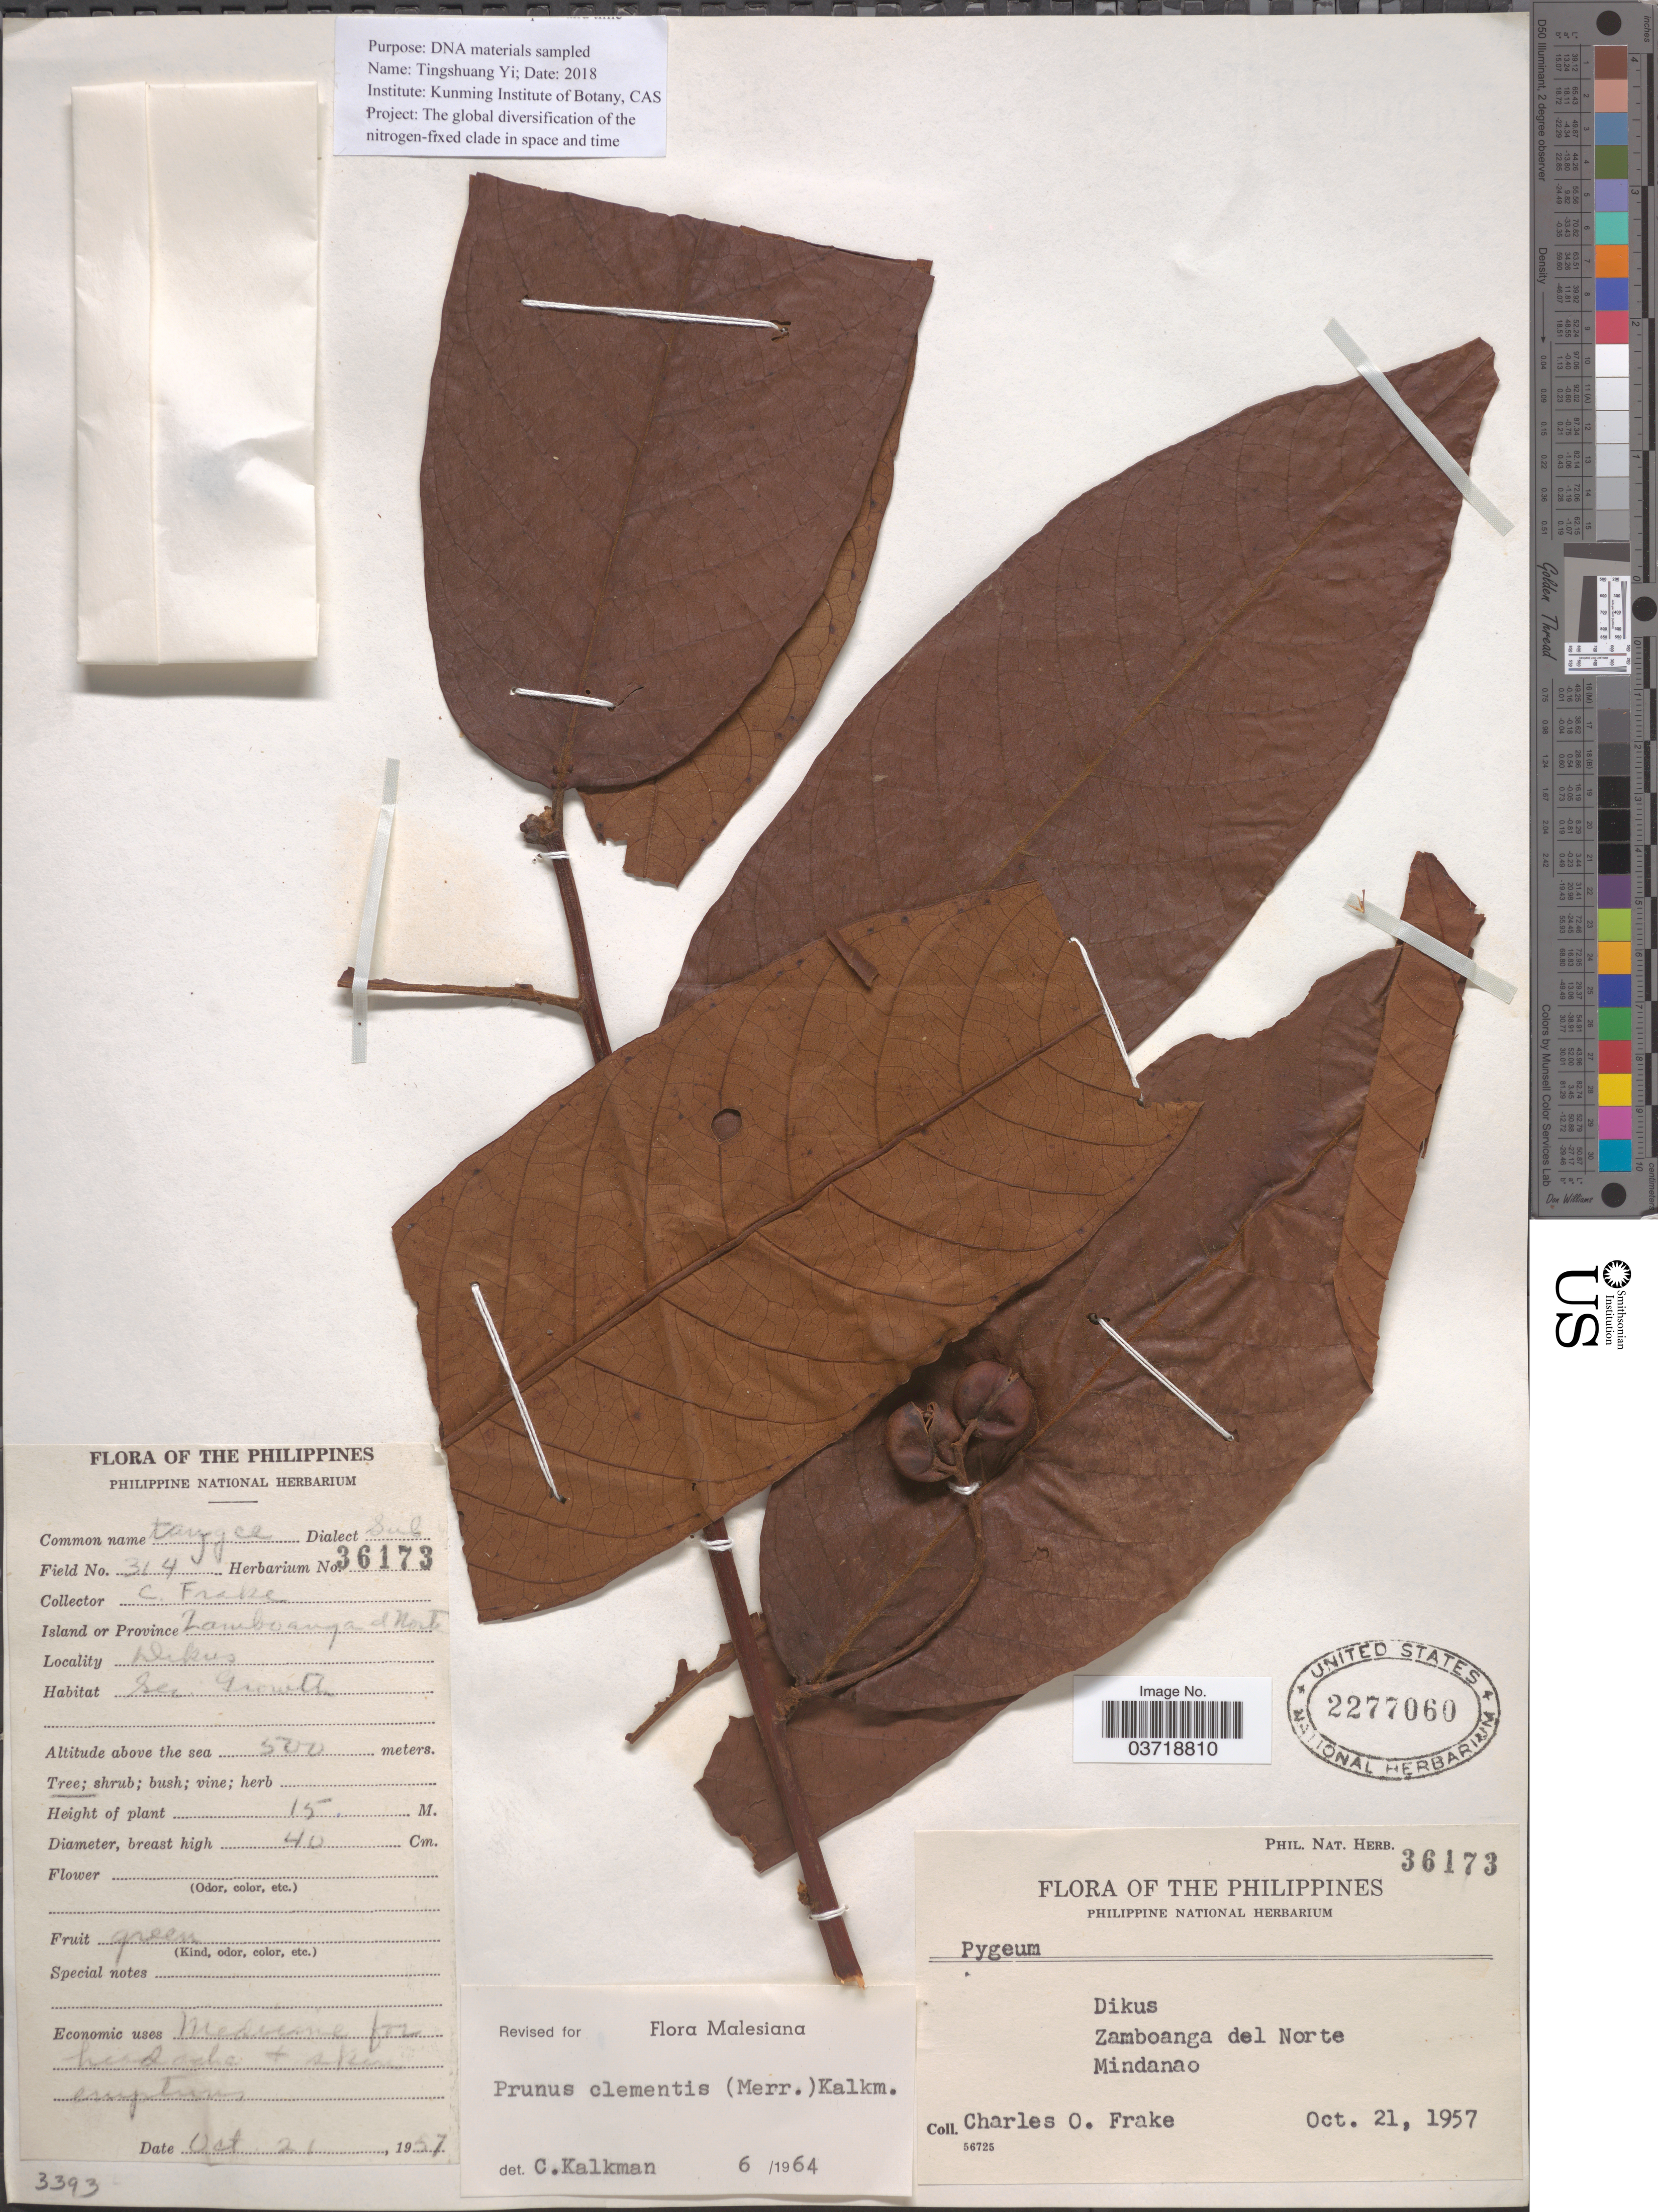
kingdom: Plantae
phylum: Tracheophyta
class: Magnoliopsida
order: Rosales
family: Rosaceae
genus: Prunus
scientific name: Prunus clementis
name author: (Merr.) Kalkman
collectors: C. O. Frake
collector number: Phil. Nat. Herb. 36173/ 314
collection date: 1957-10-21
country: Philippines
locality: Dikus. Zamboanga del Norte. Mindanao.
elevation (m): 500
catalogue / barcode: US 2277060